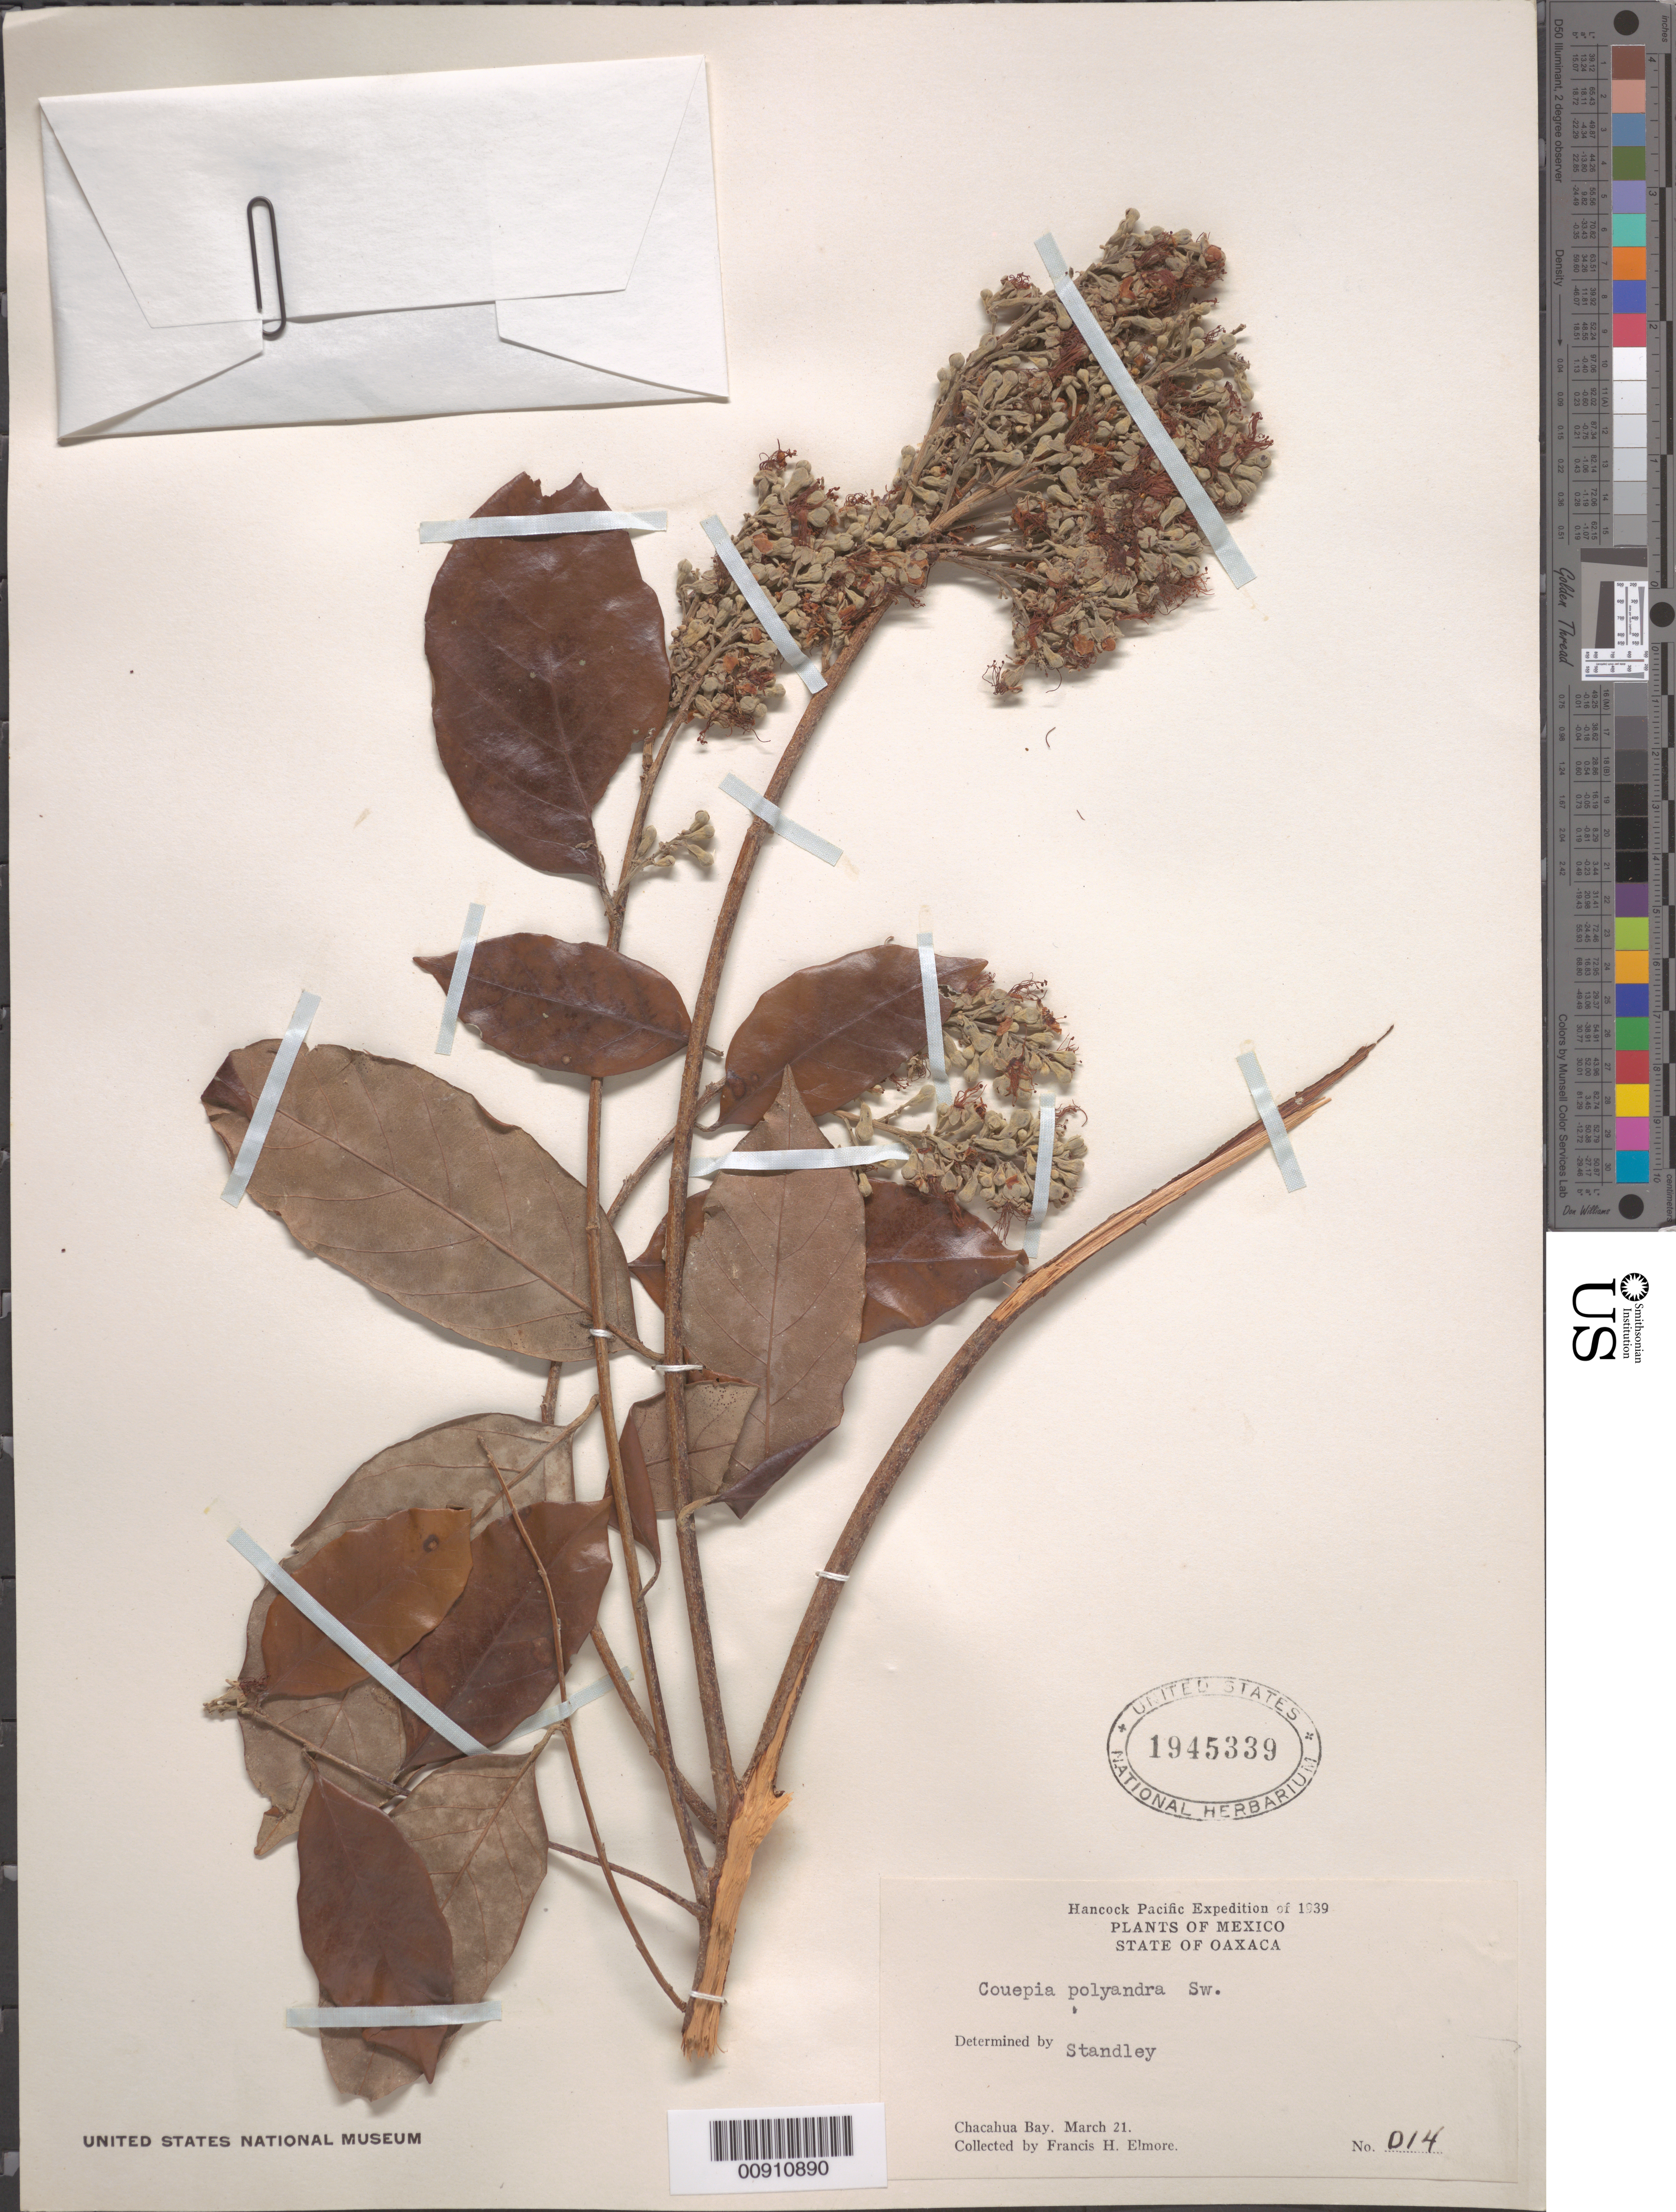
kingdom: Plantae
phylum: Tracheophyta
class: Magnoliopsida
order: Malpighiales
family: Chrysobalanaceae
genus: Couepia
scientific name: Couepia polyandra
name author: (Kunth) Rose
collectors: F. H. Elmore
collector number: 014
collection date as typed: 21 Mar 1939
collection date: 1939-03-21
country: Mexico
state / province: Oaxaca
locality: Chacahua Bay, State of Oaxaca.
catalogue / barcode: US 1945339